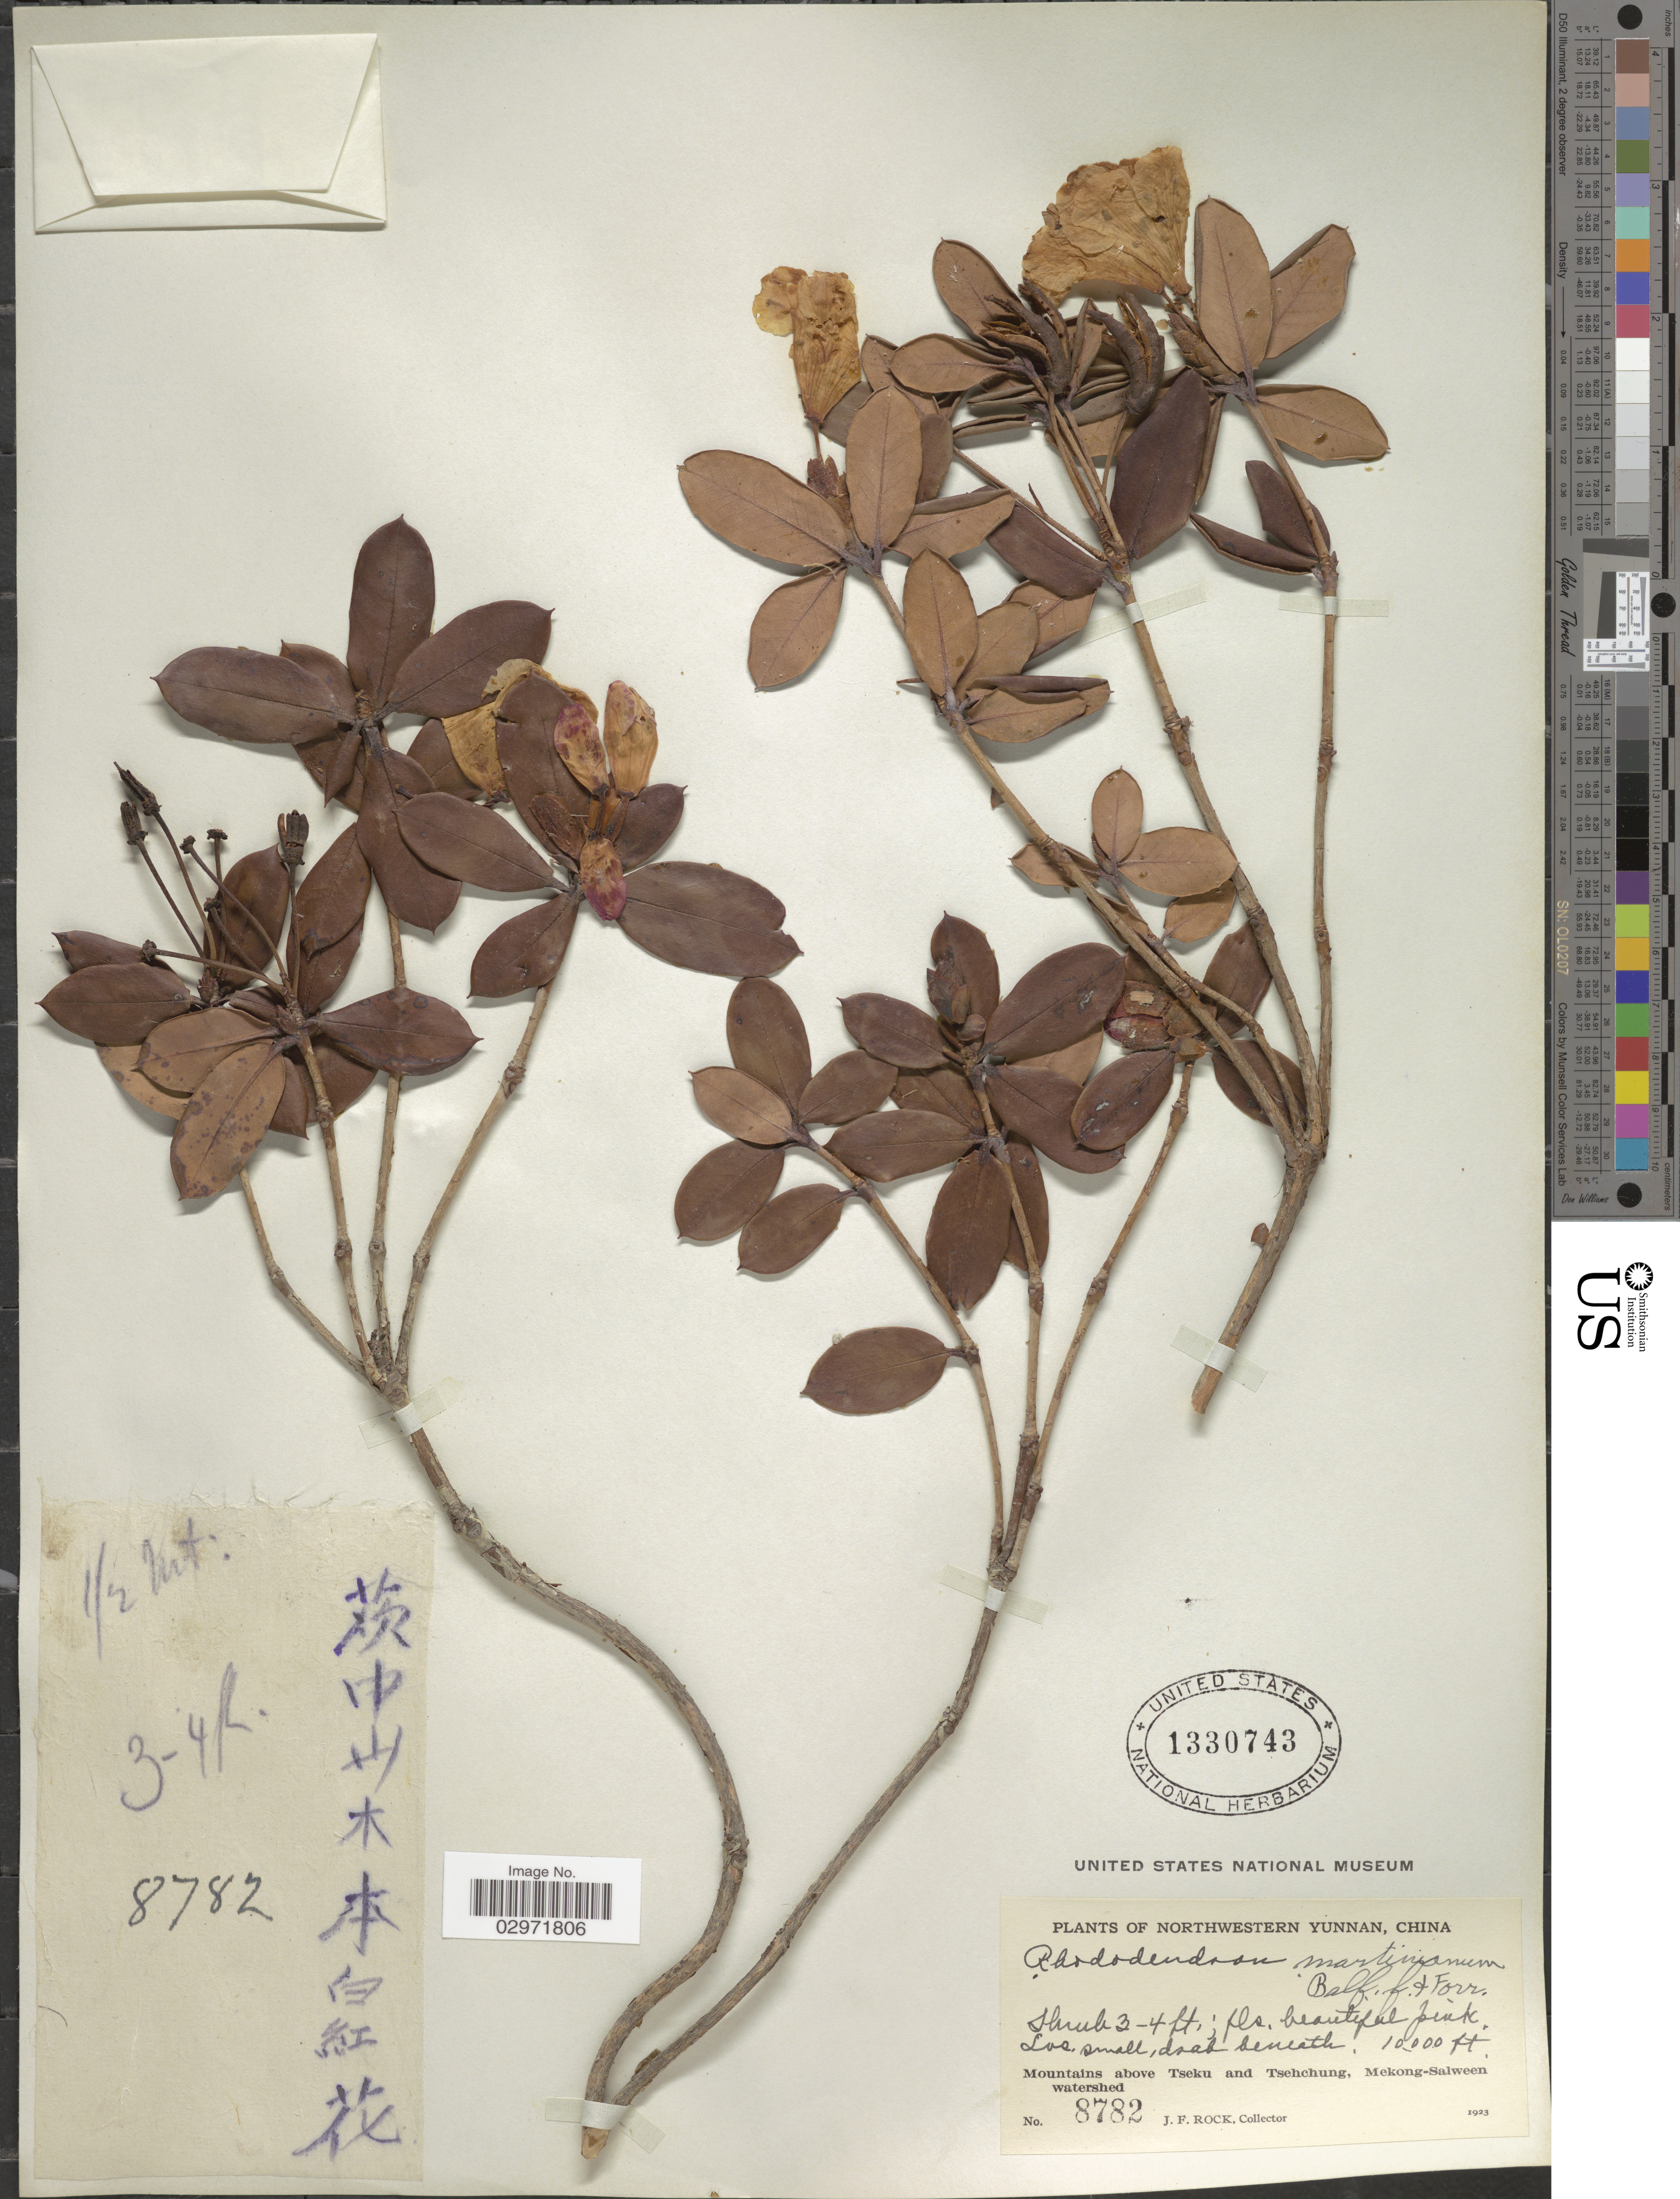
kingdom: Plantae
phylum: Tracheophyta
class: Magnoliopsida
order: Ericales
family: Ericaceae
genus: Rhododendron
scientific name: Rhododendron martinianum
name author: Balf. f. & Forrest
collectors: J. Rock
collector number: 8782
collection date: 1923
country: China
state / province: Yunnan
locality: Northwestern Yunnan. Mountains above Tseku and Tsehchung, Mekong-Salween watershed.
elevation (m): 3048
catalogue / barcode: US 1330743